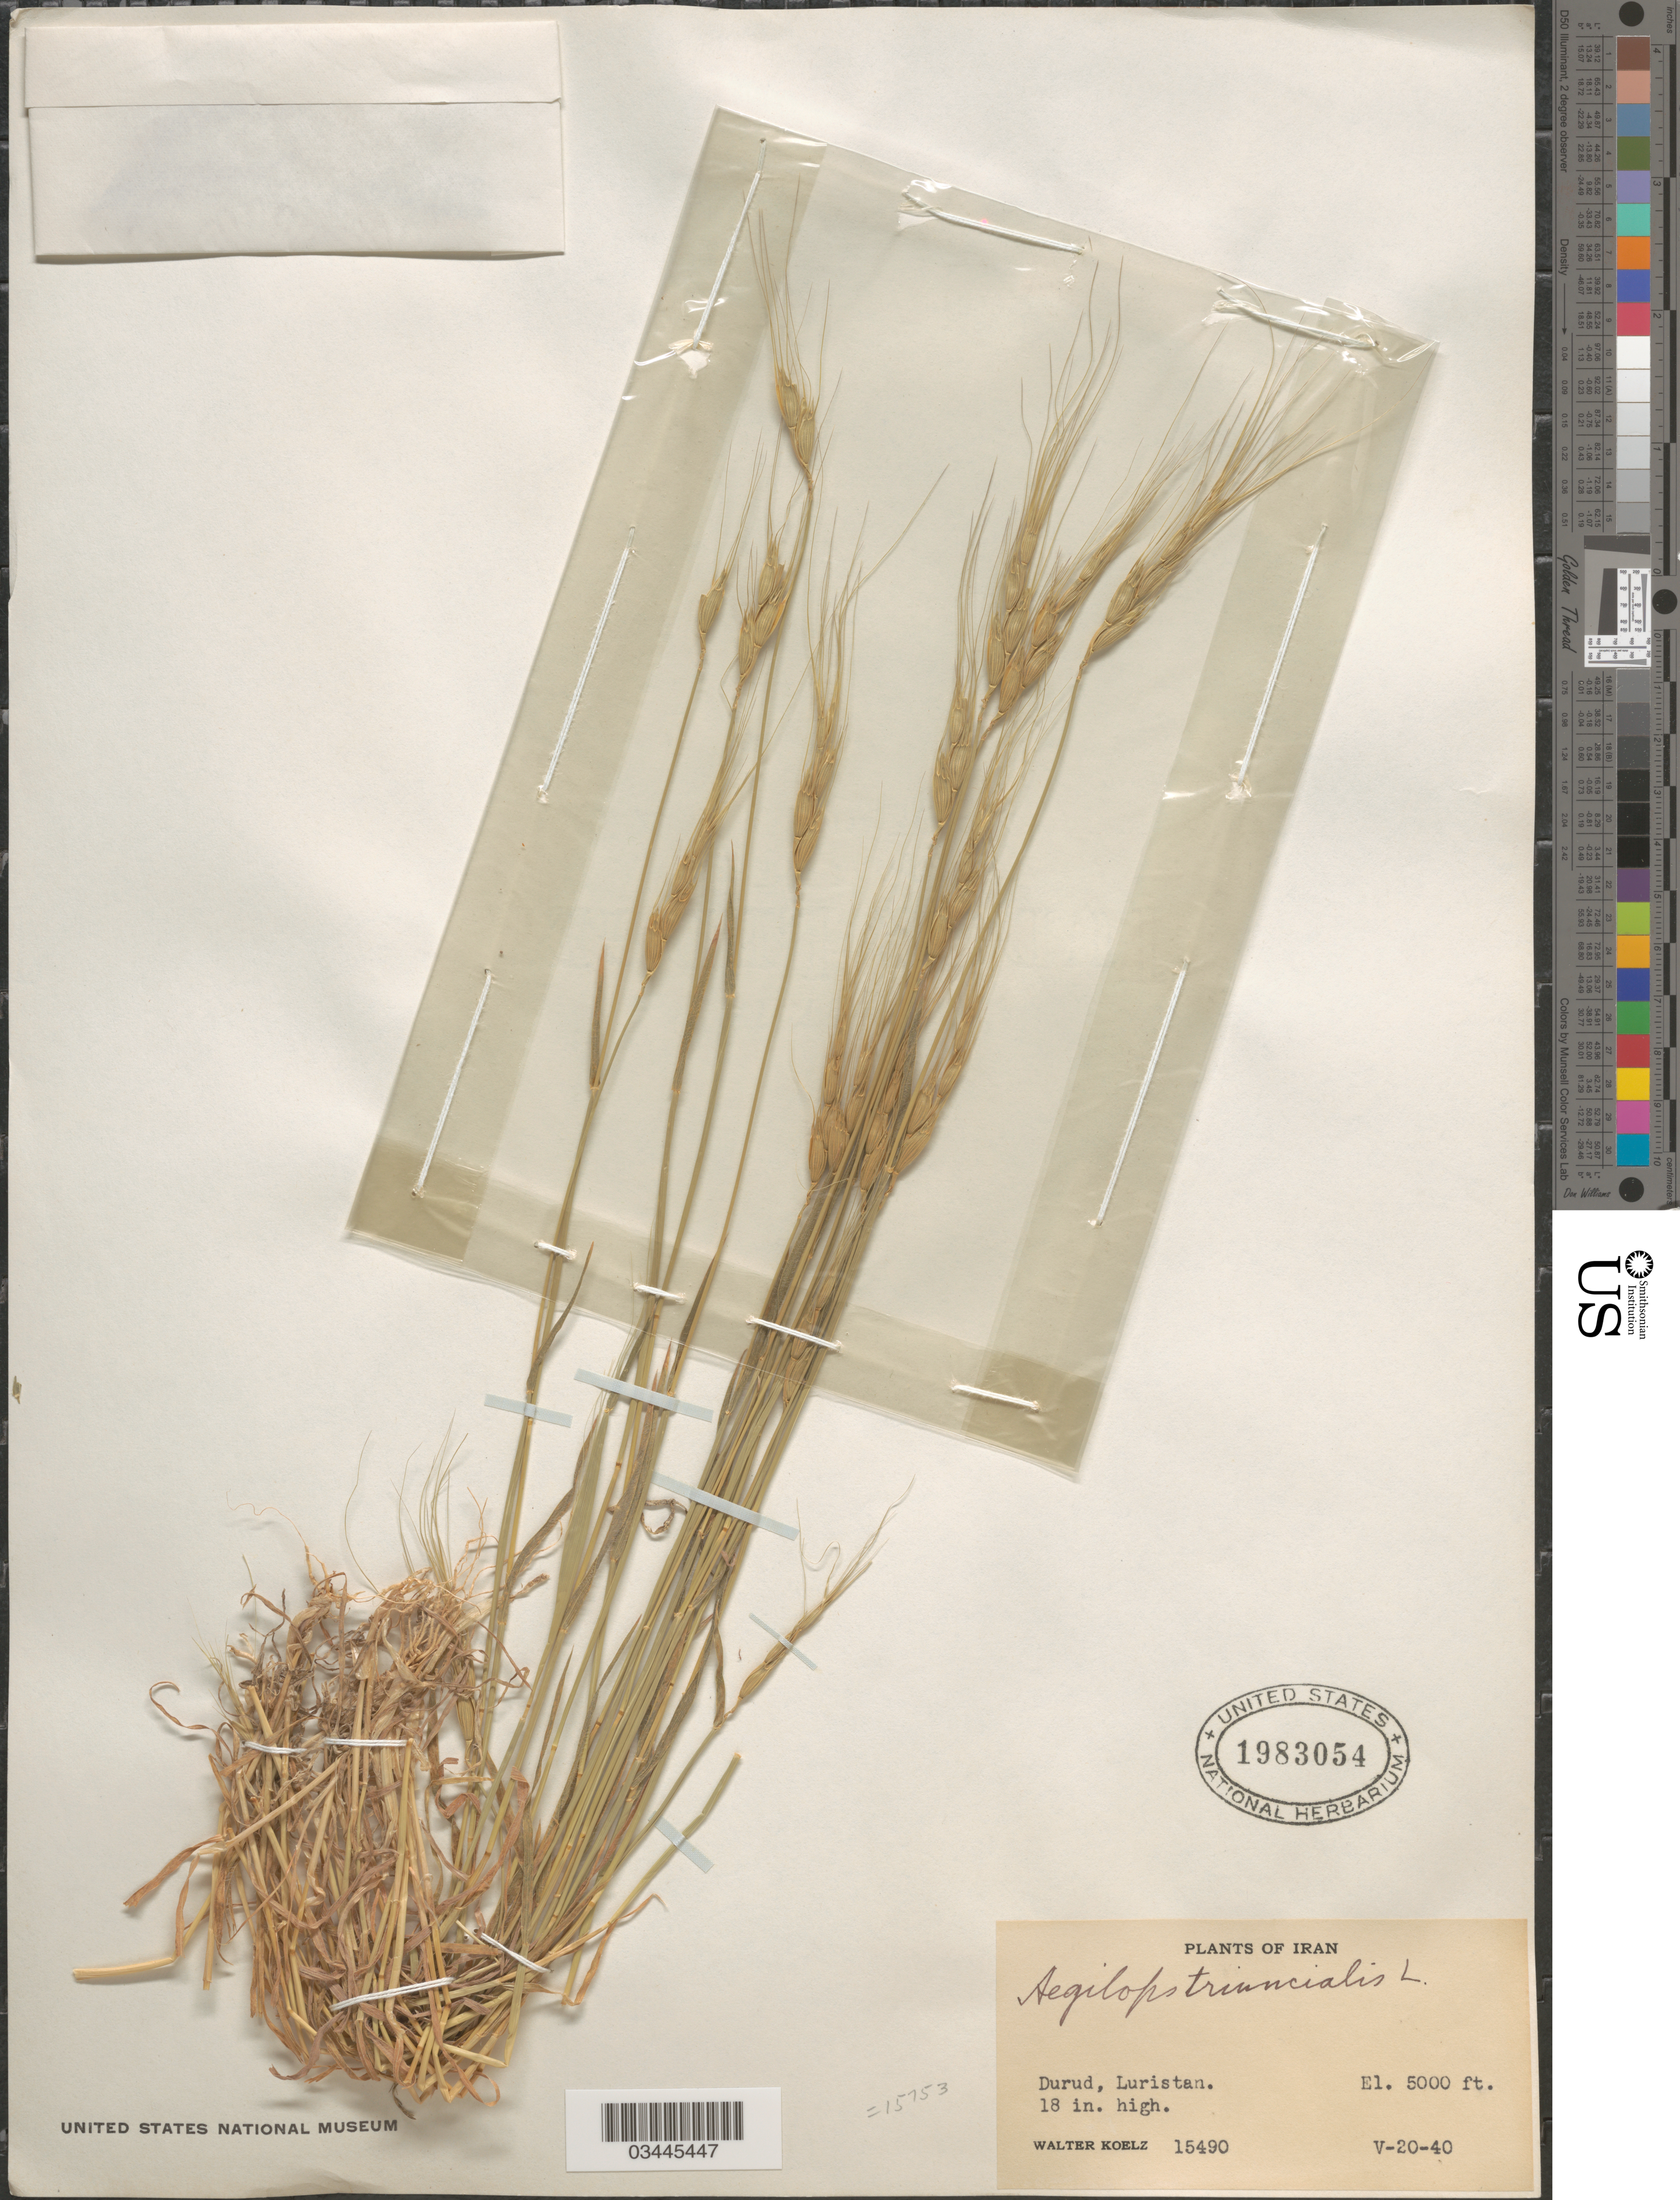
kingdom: Plantae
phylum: Tracheophyta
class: Liliopsida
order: Poales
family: Poaceae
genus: Aegilops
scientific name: Aegilops triuncialis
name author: L.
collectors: W. N. Koelz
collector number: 15490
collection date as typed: Transcribed d/m/y: 20/5/40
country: Iran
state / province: Lorestan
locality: Durud, Luristan.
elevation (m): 1524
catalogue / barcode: US 1983054